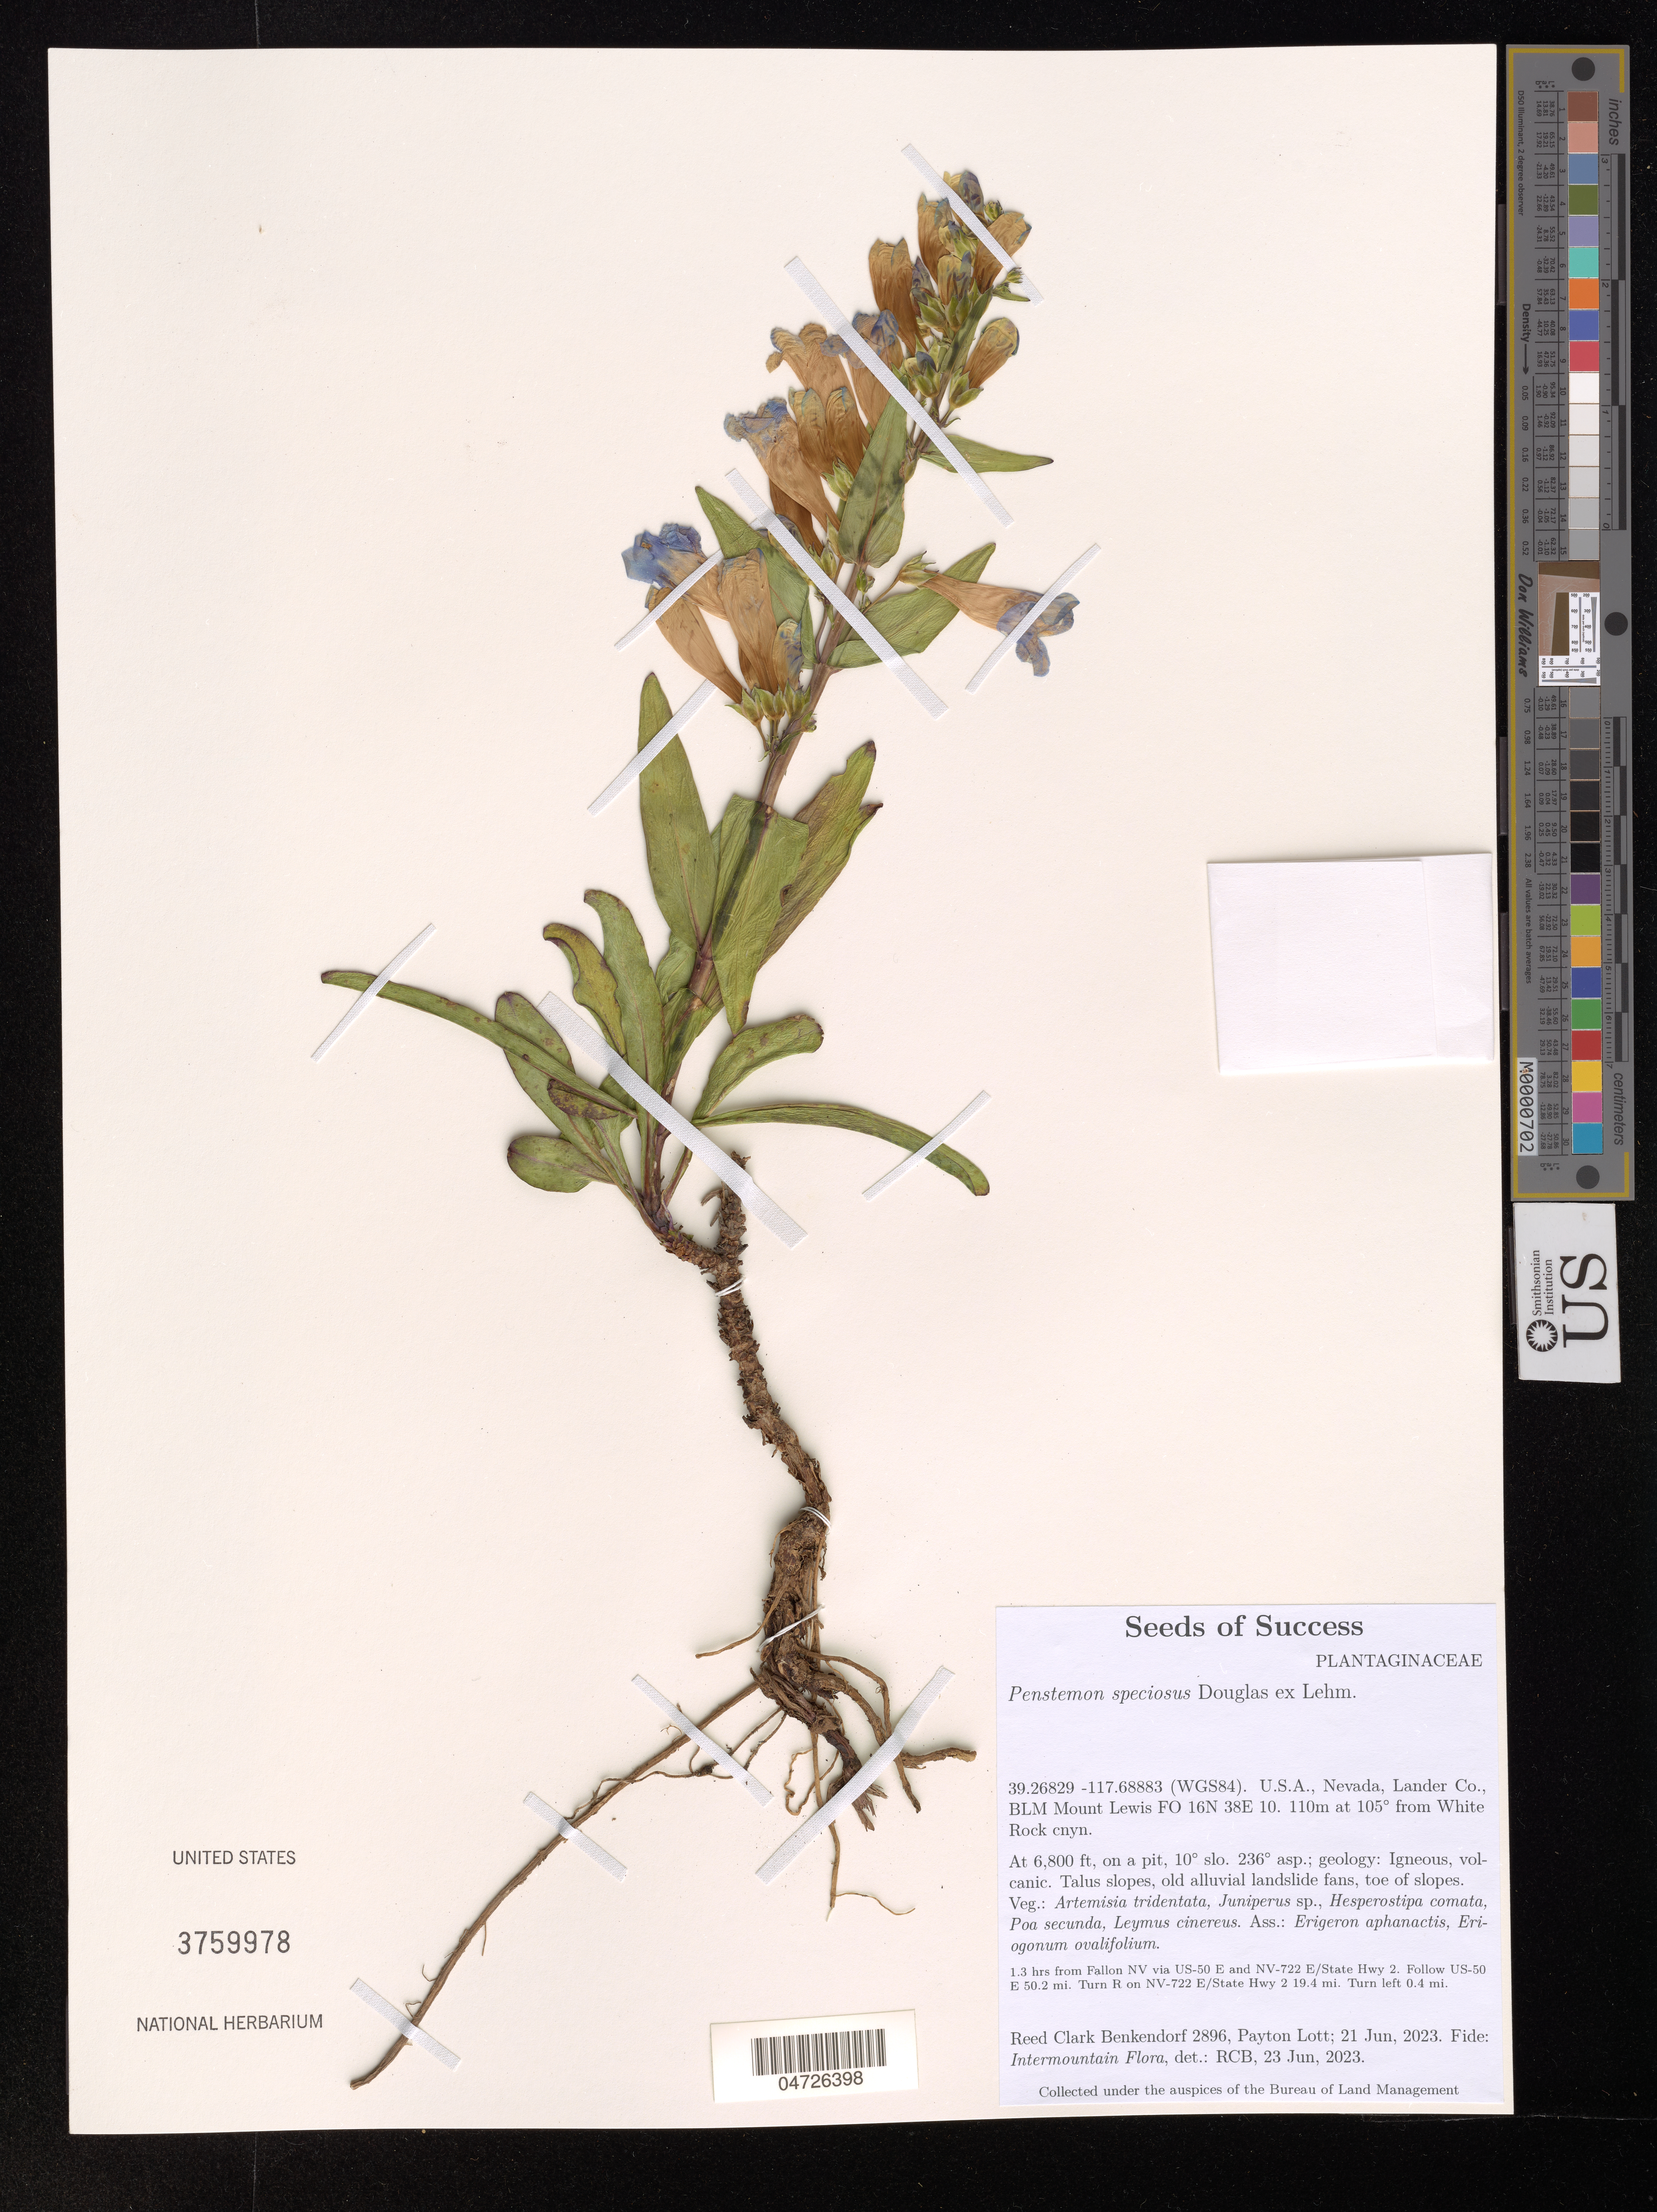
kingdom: Plantae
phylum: Tracheophyta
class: Magnoliopsida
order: Lamiales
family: Plantaginaceae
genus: Penstemon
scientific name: Penstemon speciosus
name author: Douglas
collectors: R. Benkendorf & P. Lott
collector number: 2896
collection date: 2023-06-21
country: United States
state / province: Nevada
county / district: Lander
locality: (WGS84). Lander Co., BLM Mount Lewis FO 16N 38E 10. 110m at 105° from White Rock cnyn. 1.3 hrs from Fallon NV via US-50 E and NV-722 E/State Hwy 2. Follow US-50 E 50.2 mi. Turn R on NV-722 E/State Hwy 2 19.4 mi. Turn left 0.4 mi.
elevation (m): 2073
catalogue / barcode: US 3759978